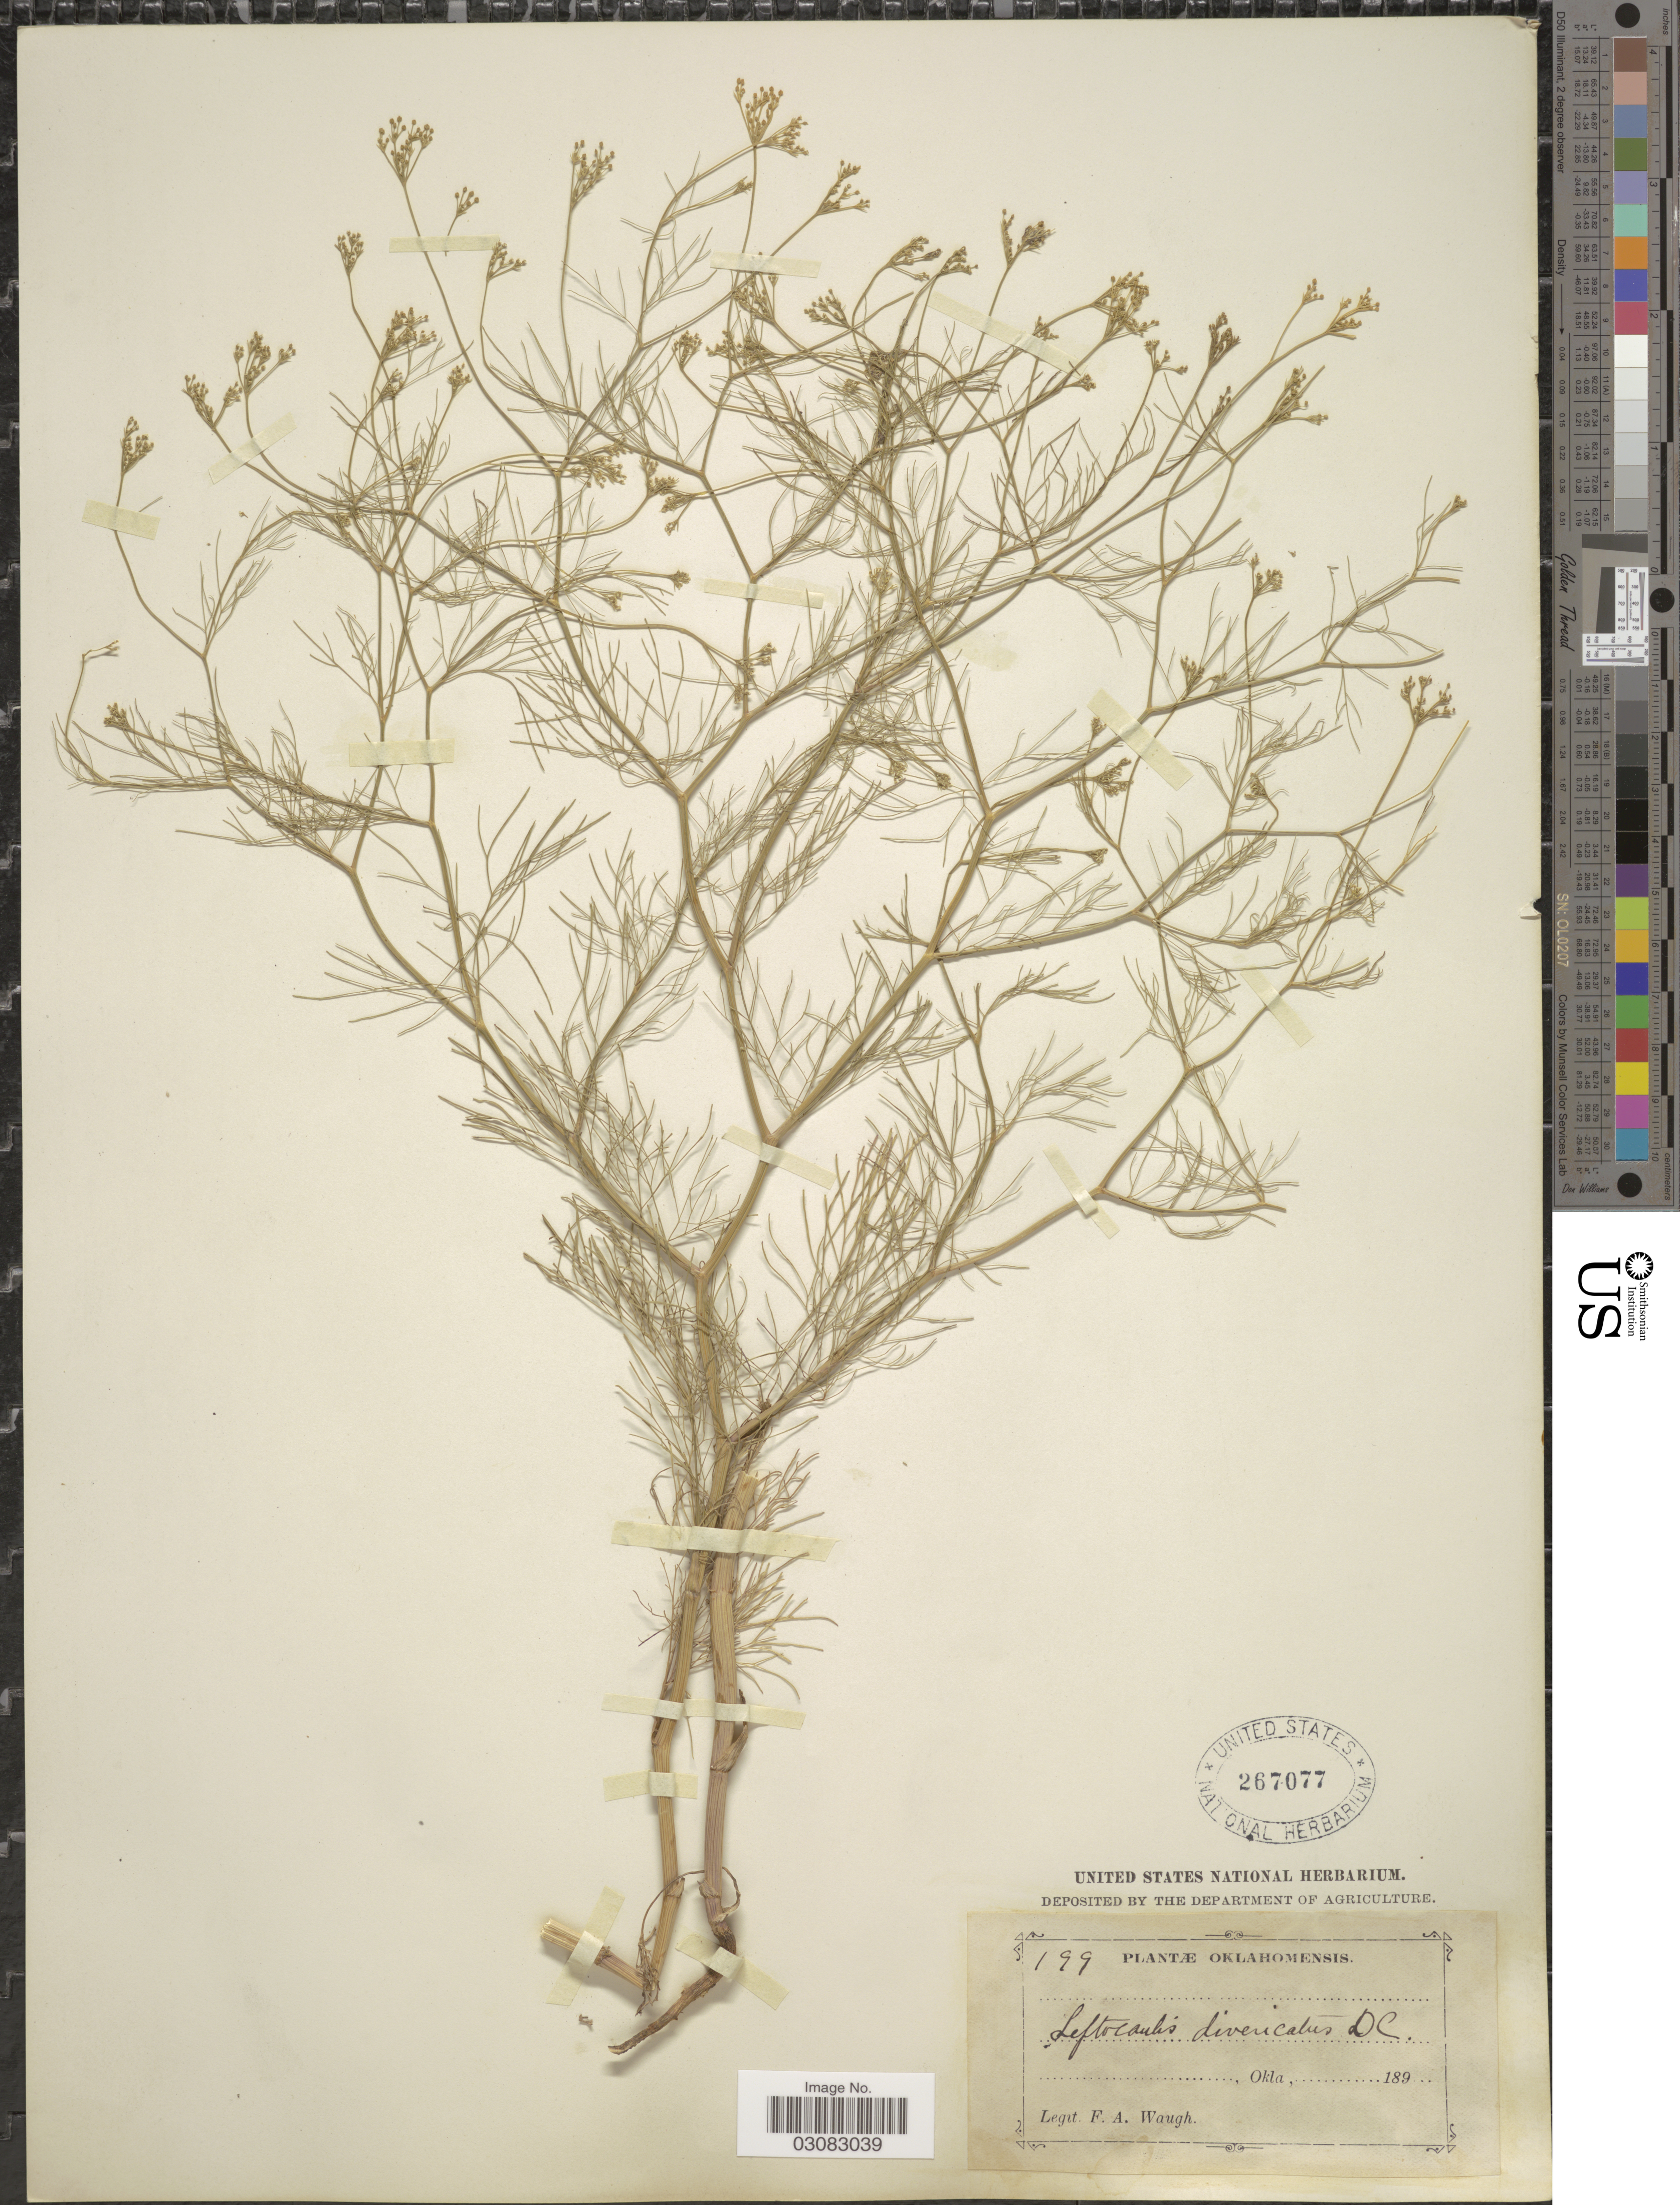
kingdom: Plantae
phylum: Tracheophyta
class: Magnoliopsida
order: Apiales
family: Apiaceae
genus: Spermolepis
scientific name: Spermolepis divaricata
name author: (Walter) Raf.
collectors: F. Waugh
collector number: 199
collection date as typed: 189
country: United States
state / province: Oklahoma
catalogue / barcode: US 267077